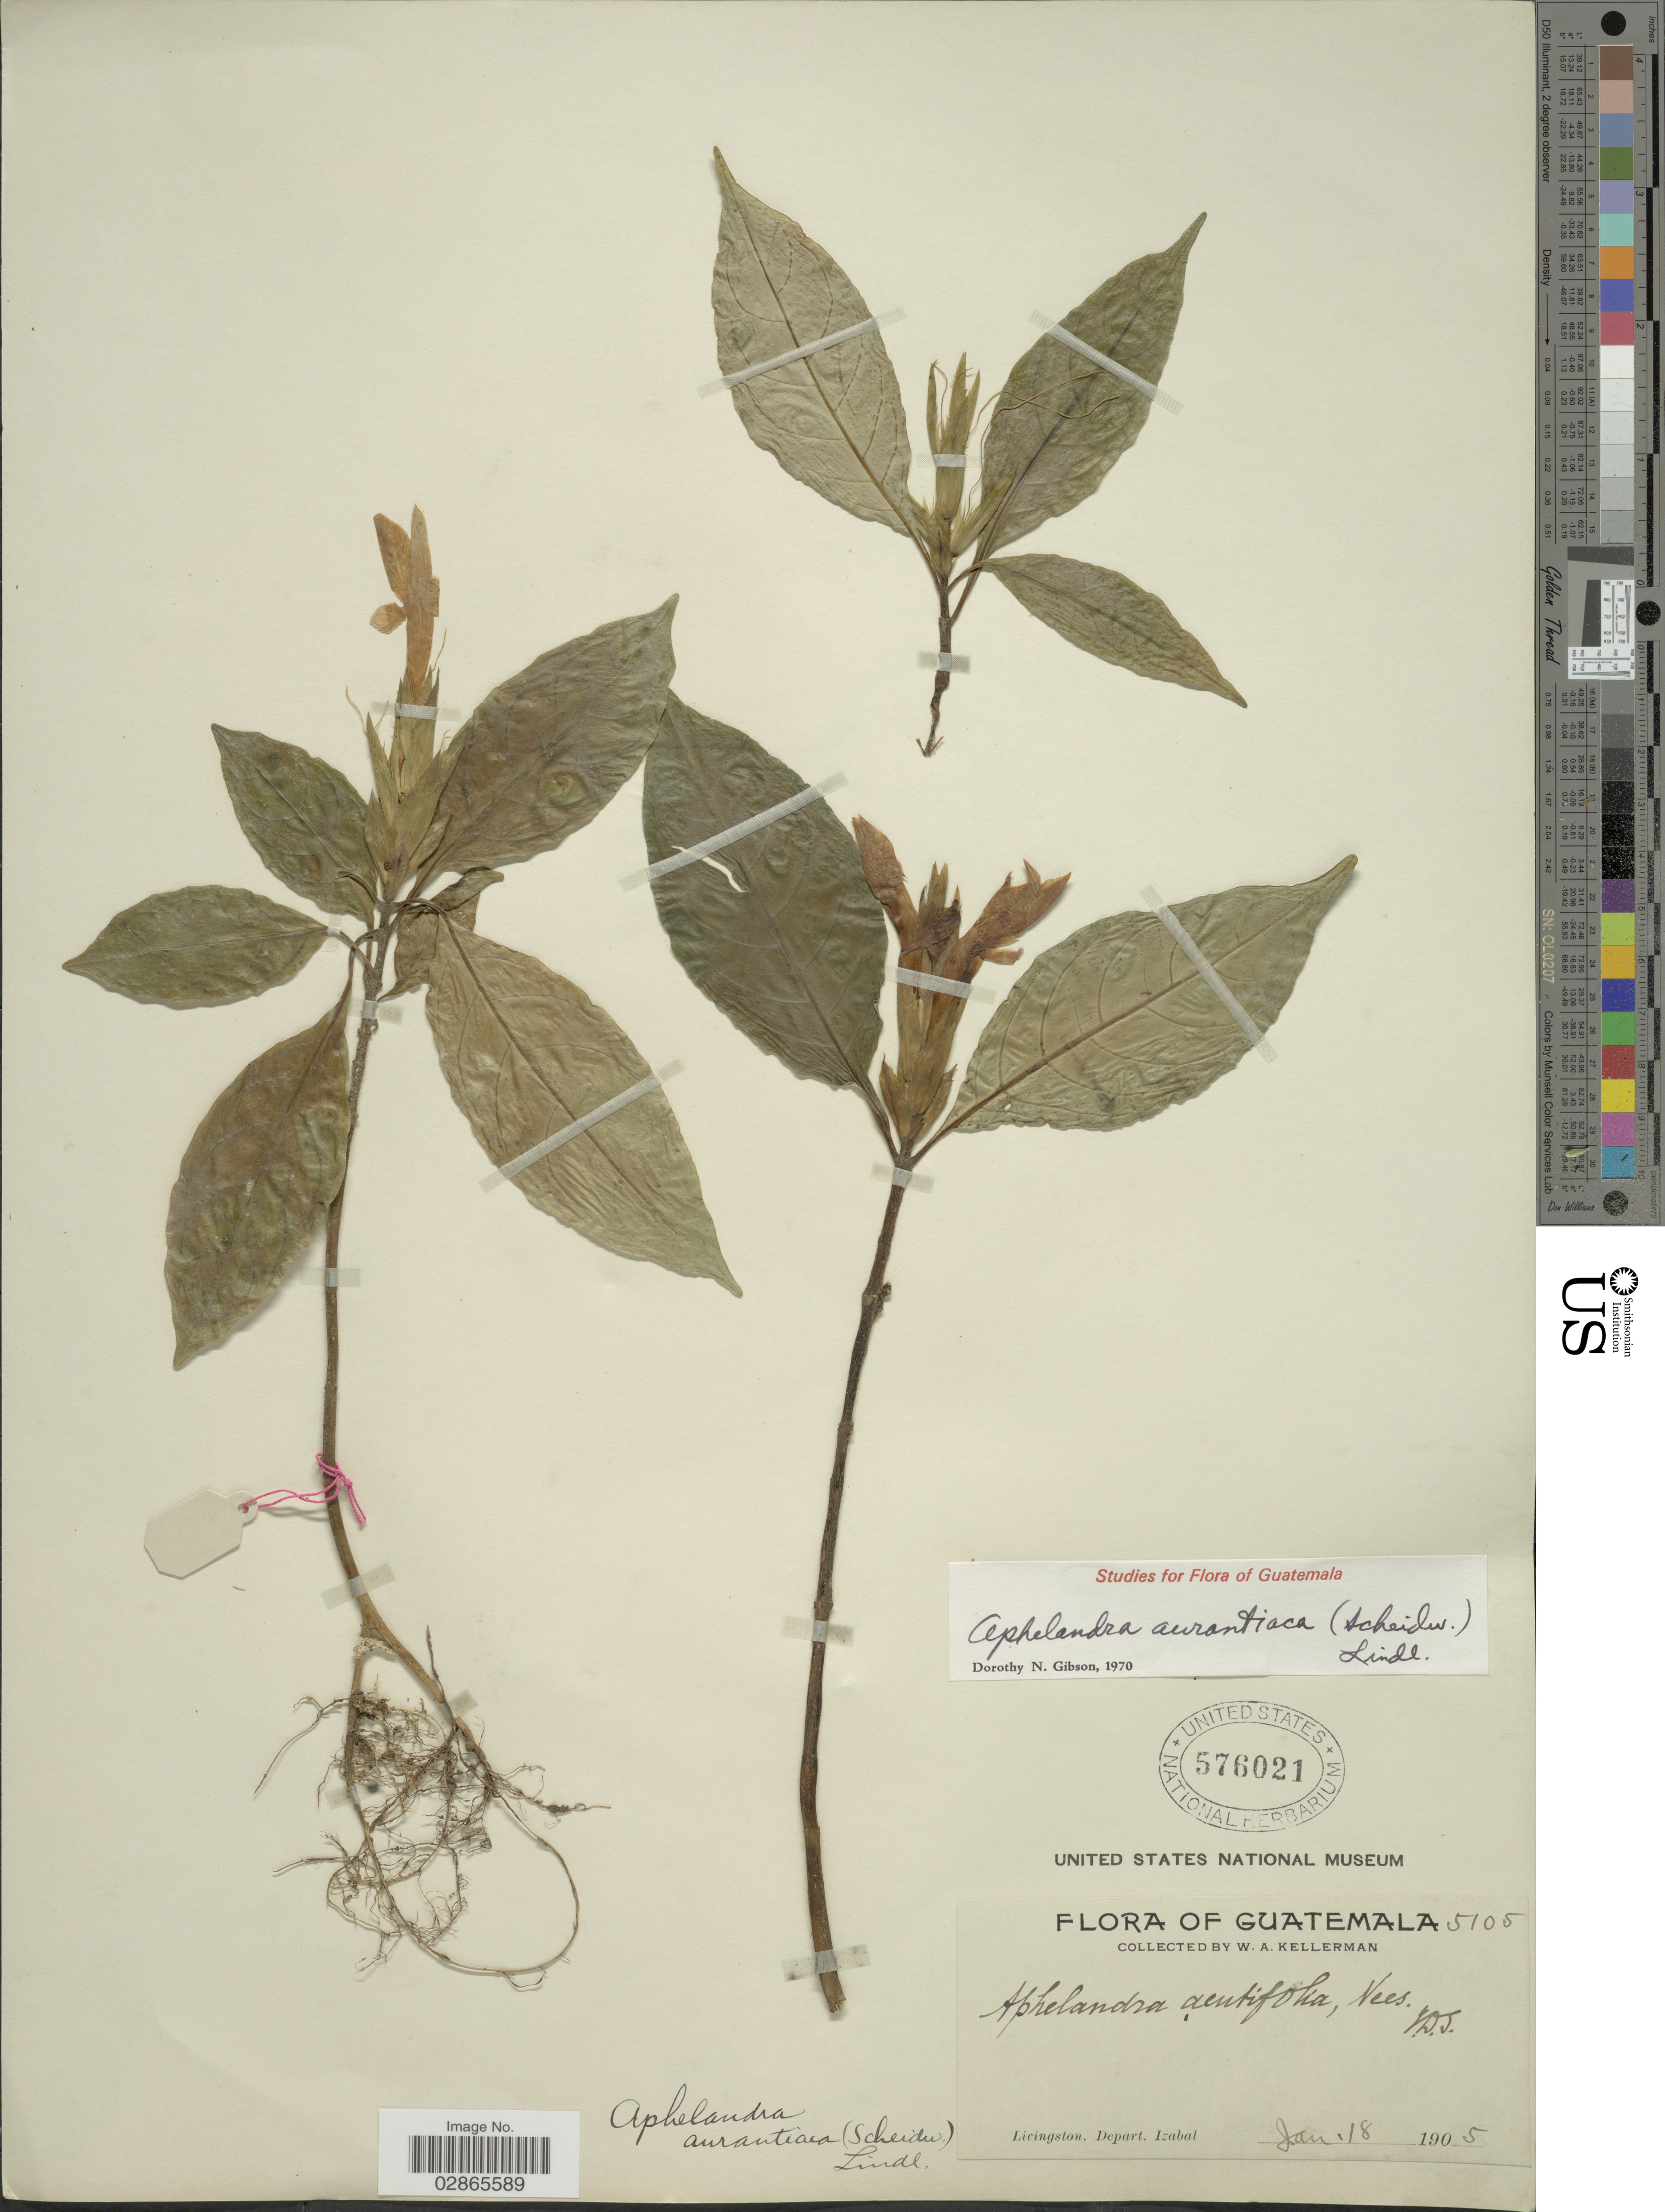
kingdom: Plantae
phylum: Tracheophyta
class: Magnoliopsida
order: Lamiales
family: Acanthaceae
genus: Aphelandra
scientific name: Aphelandra aurantiaca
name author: (Scheidw.) Lindl.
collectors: W. Kellerman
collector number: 5105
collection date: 1905-01-18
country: Guatemala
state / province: Izabal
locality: Livingston, Depart. Izabal.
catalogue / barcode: US 576021